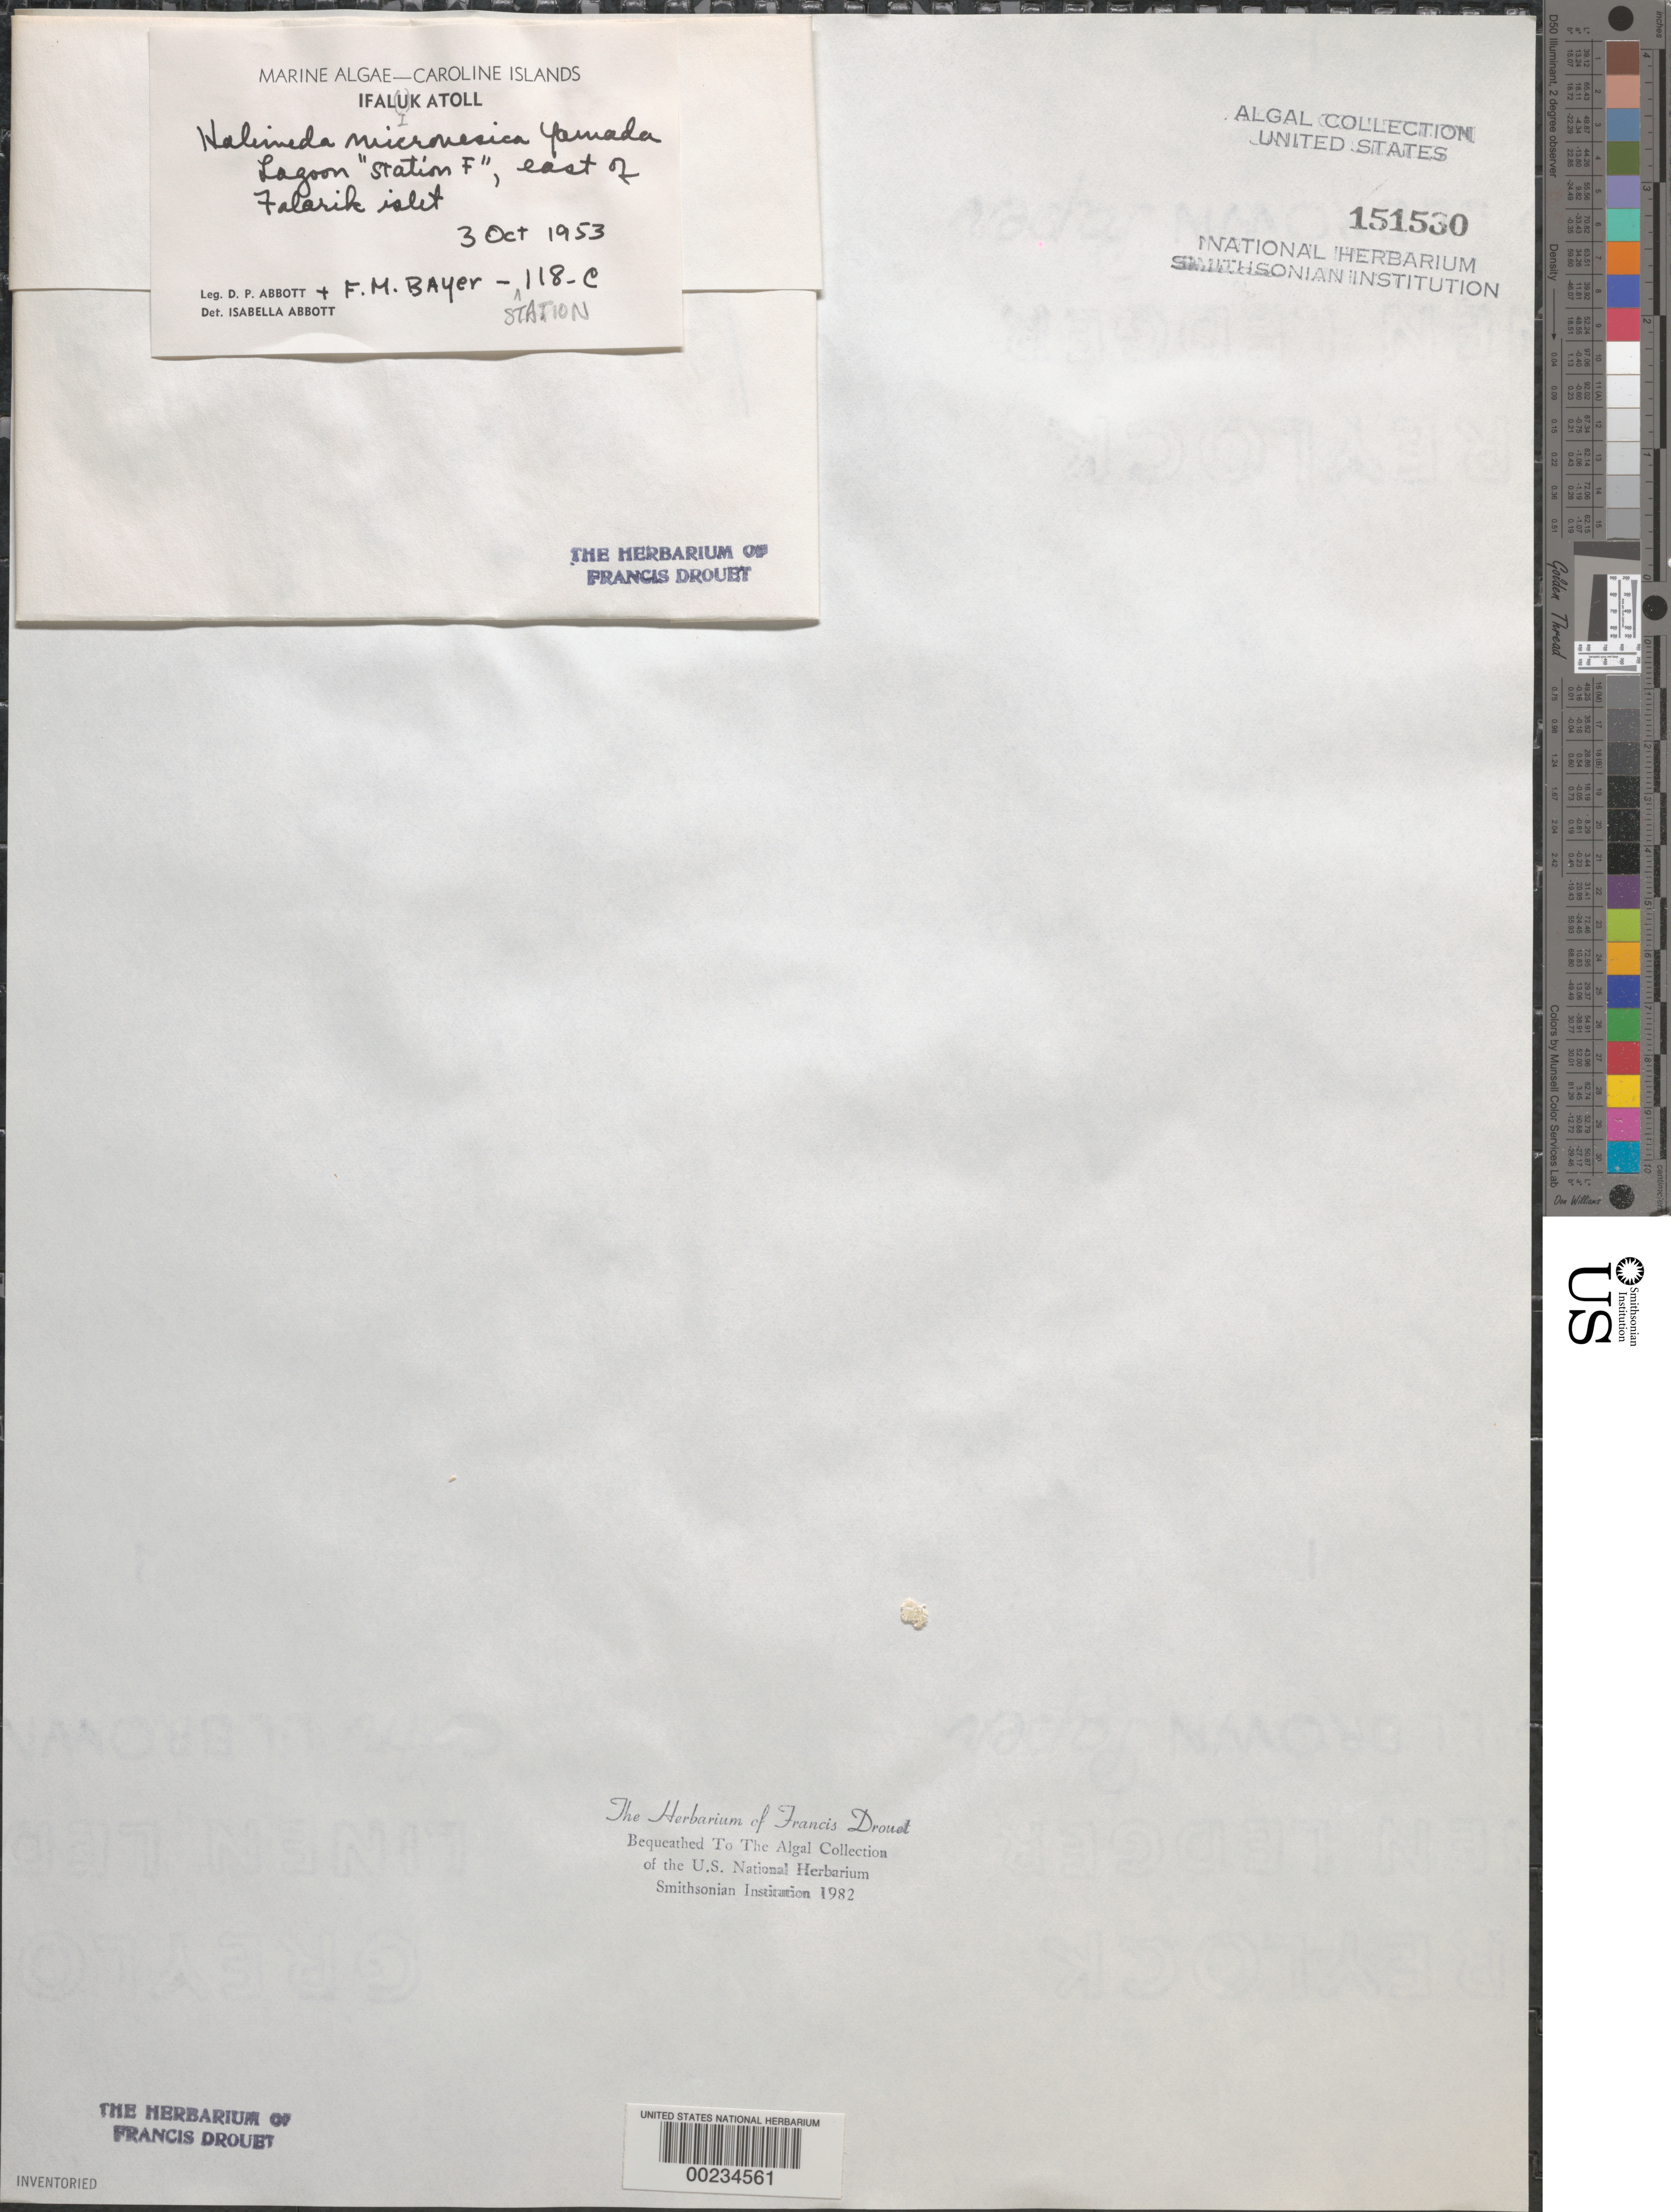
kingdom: Plantae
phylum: Chlorophyta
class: Ulvophyceae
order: Bryopsidales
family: Halimedaceae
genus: Halimeda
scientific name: Halimeda micronesica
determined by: Abbott, Isabella A.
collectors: D. P. Abbott & F. Bayer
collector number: Station 118-c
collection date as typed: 03 Oct 1953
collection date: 1953-10-03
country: Micronesia, Federated States of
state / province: Yap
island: Ifalik (Ifaluk) Atoll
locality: East of Falarik Islet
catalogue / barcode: US 151530